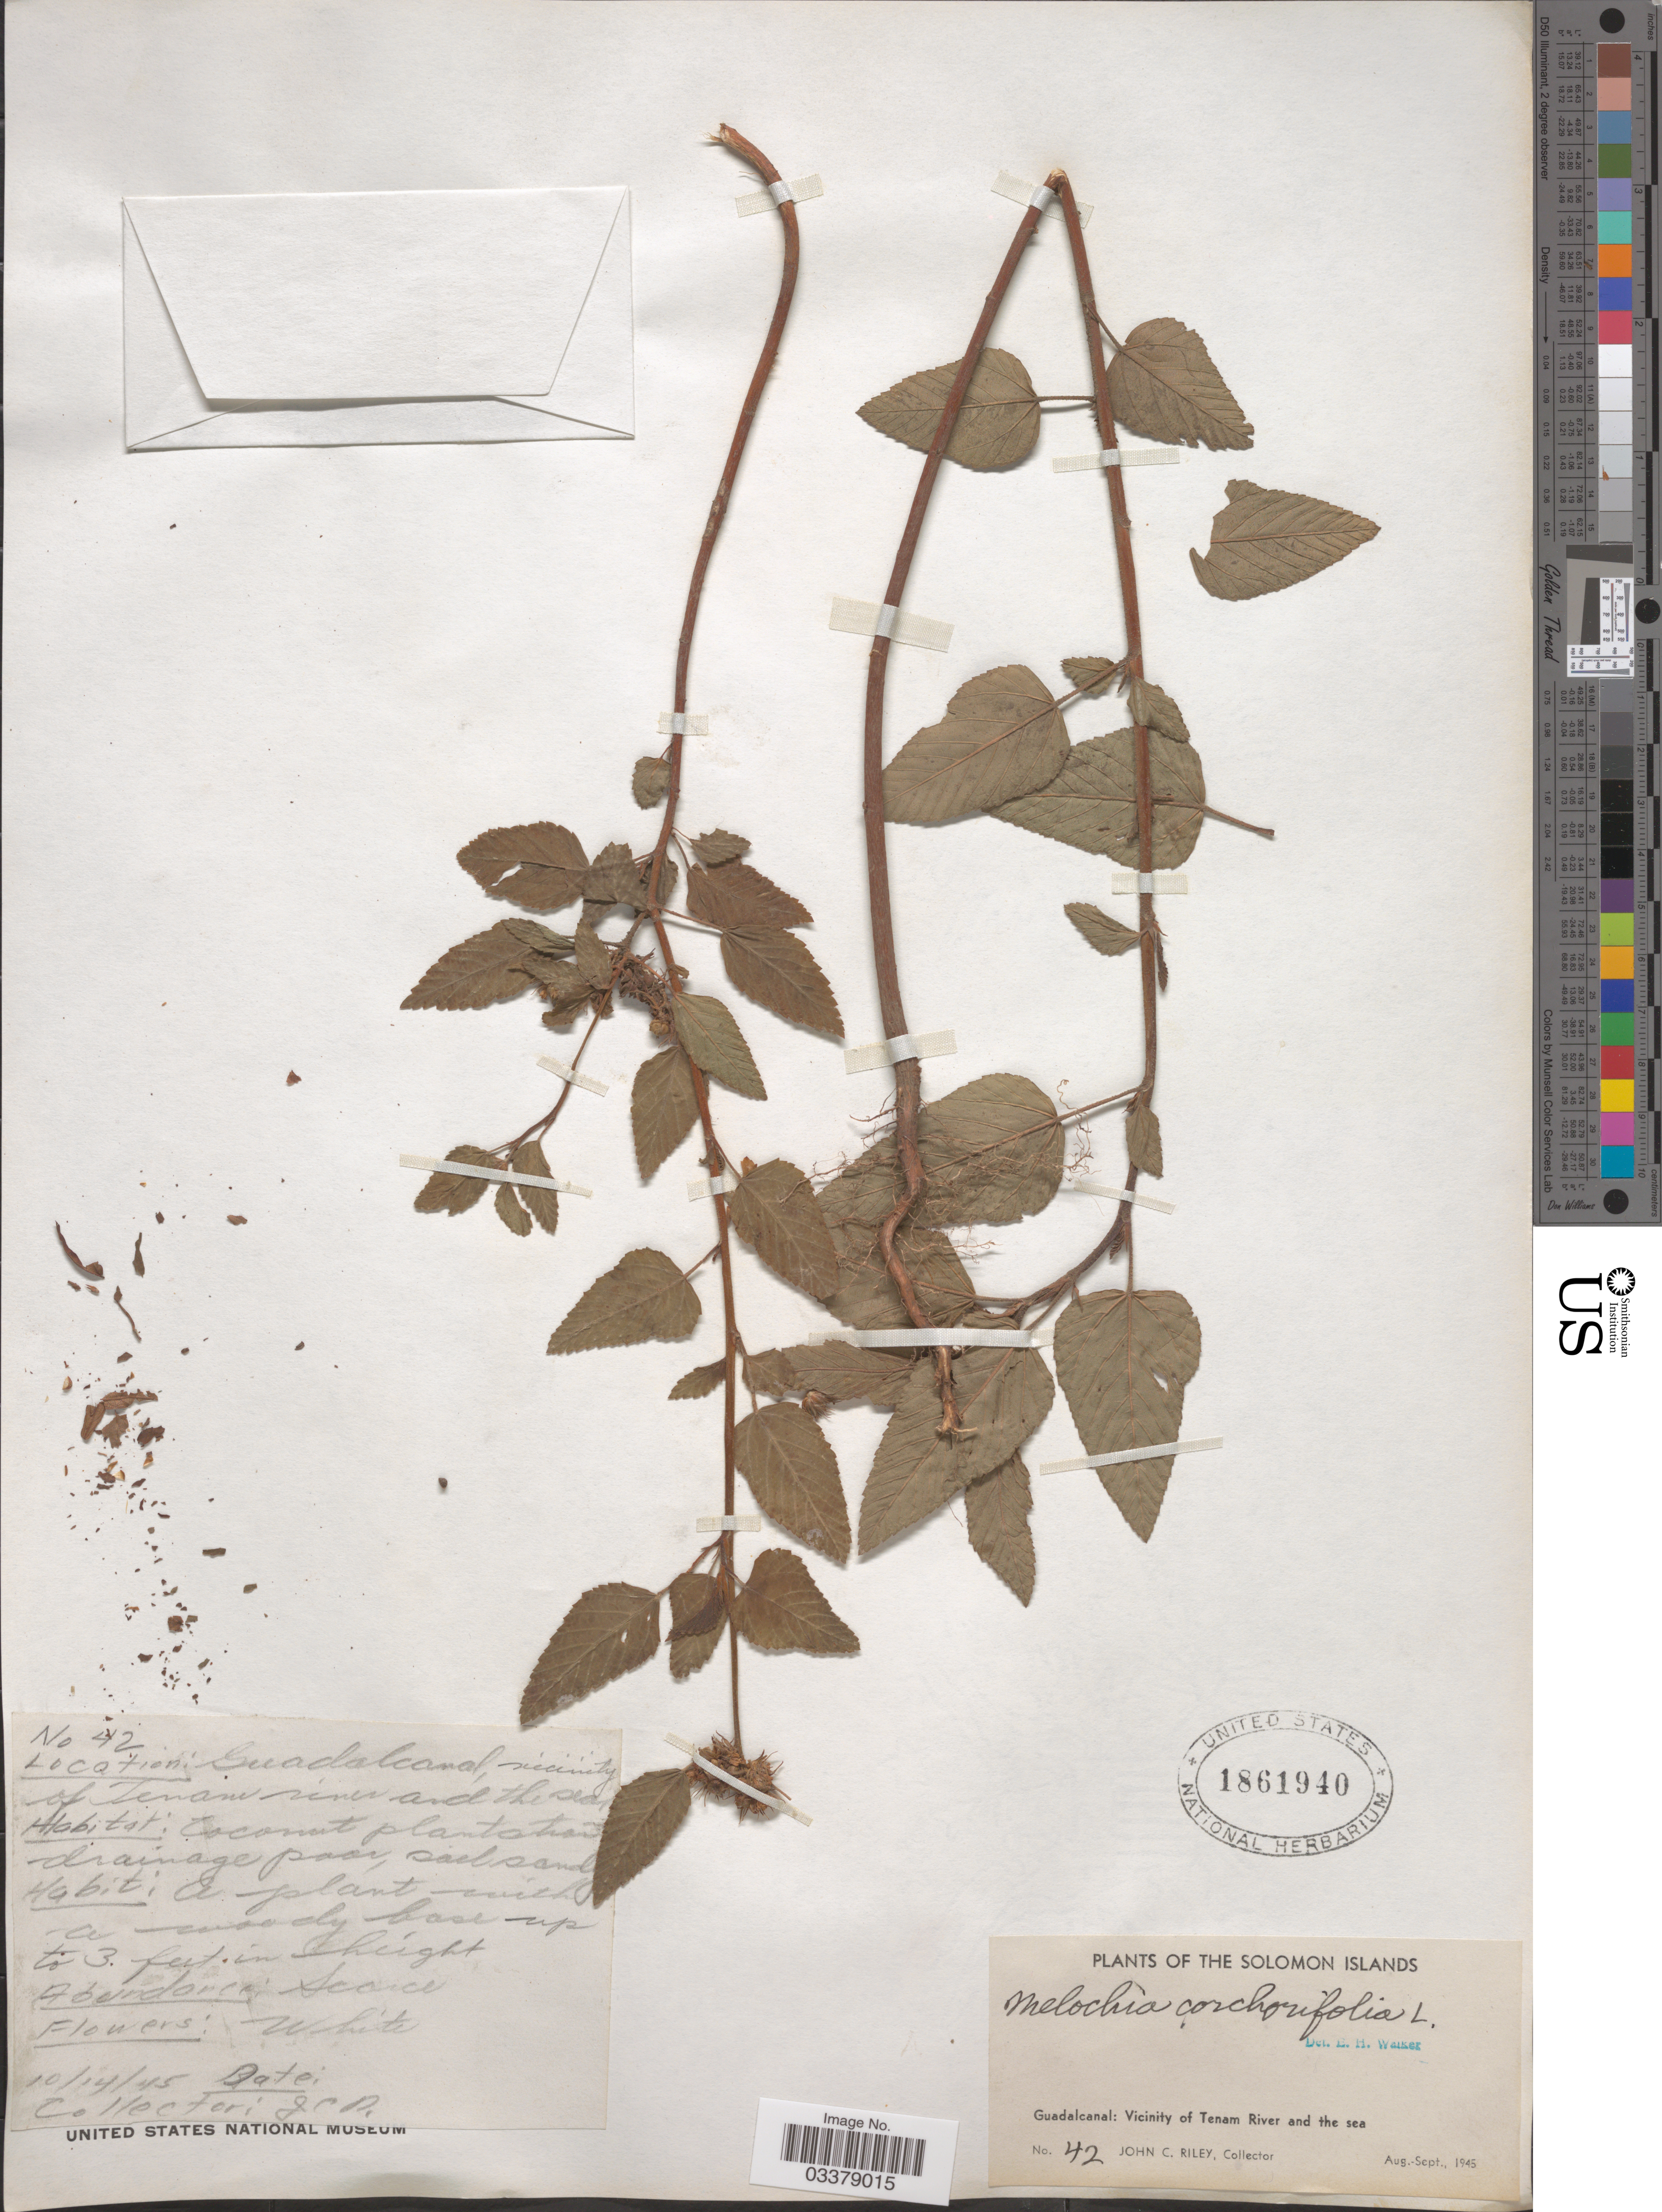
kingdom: Plantae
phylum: Tracheophyta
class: Magnoliopsida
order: Malvales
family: Malvaceae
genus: Melochia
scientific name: Melochia corchorifolia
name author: L.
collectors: J. Riley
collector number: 42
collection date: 1945-10-14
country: Solomon Islands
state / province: Solomon Islands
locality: Guadalcanal: Vicinity of Tenam River and the sea.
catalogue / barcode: US 1861940